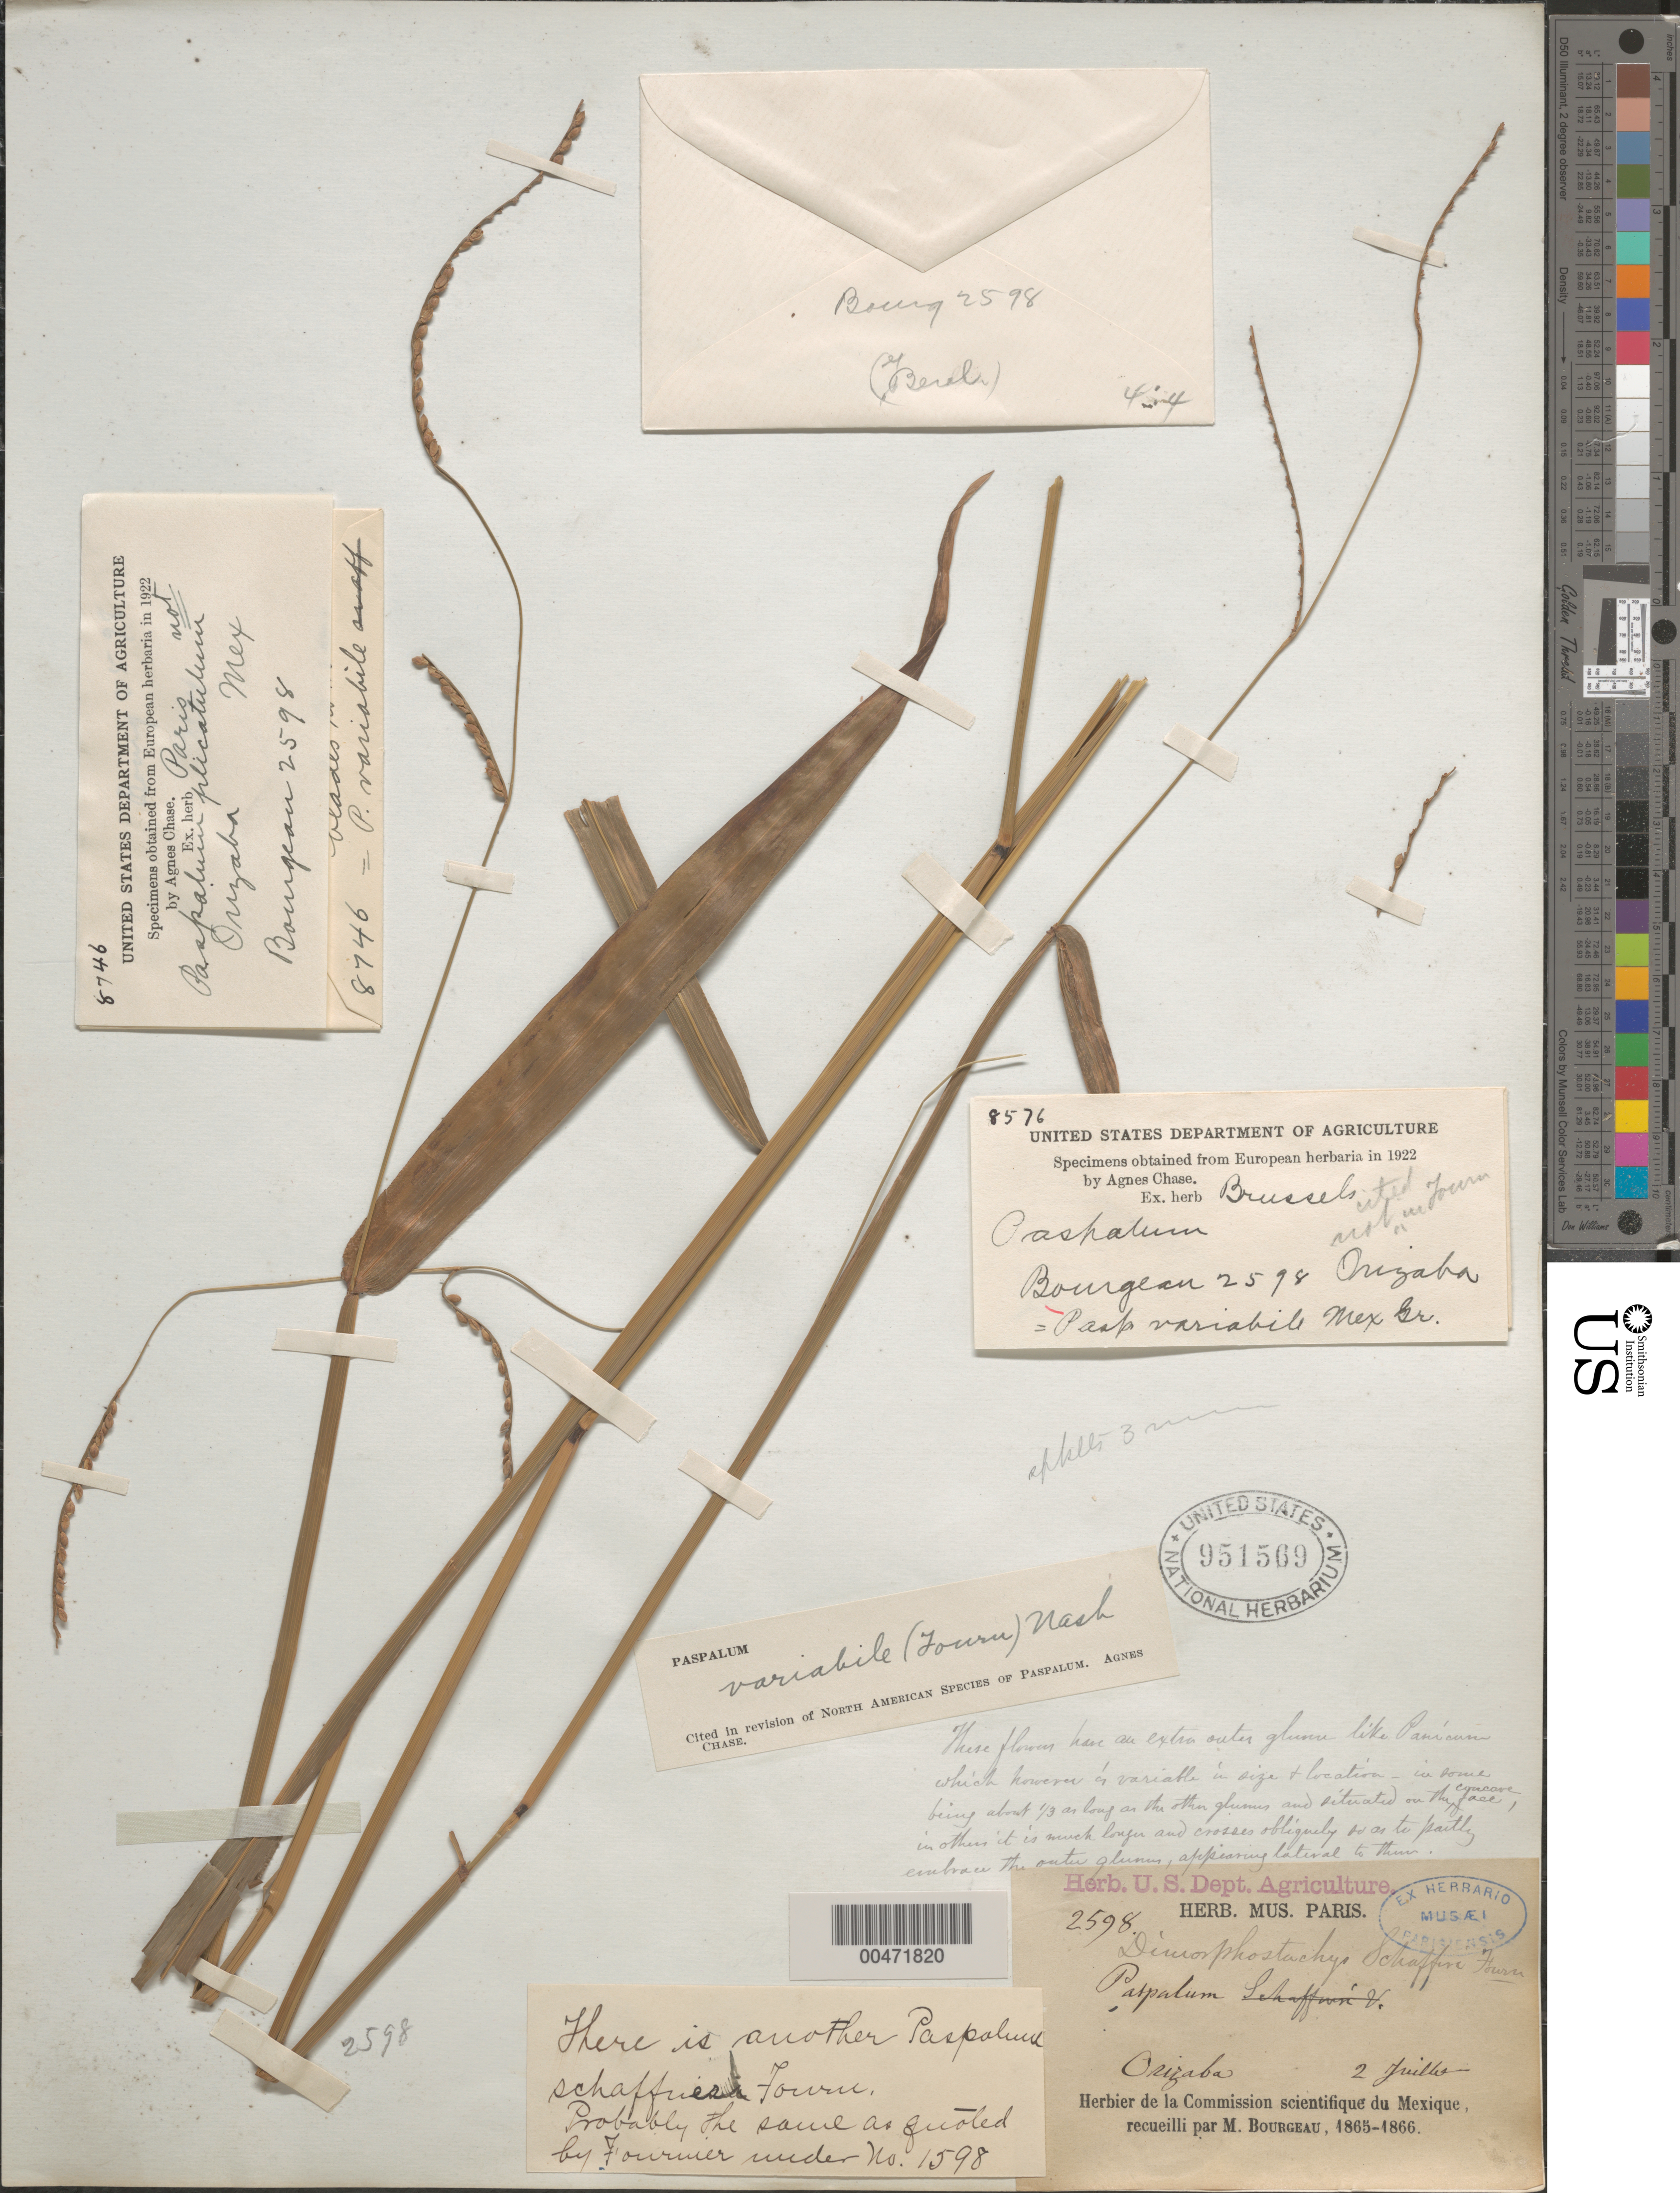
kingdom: Plantae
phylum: Tracheophyta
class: Liliopsida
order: Poales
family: Poaceae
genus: Paspalum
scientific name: Paspalum variabile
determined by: Chase, [M.] Agnes, (US)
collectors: E. Bourgeau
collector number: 2598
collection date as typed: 2 Jul 1865 or 2 Jul 1866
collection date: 1865-07-02 or 1866-07-02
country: Mexico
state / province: Veracruz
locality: Orizaba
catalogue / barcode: US 951569